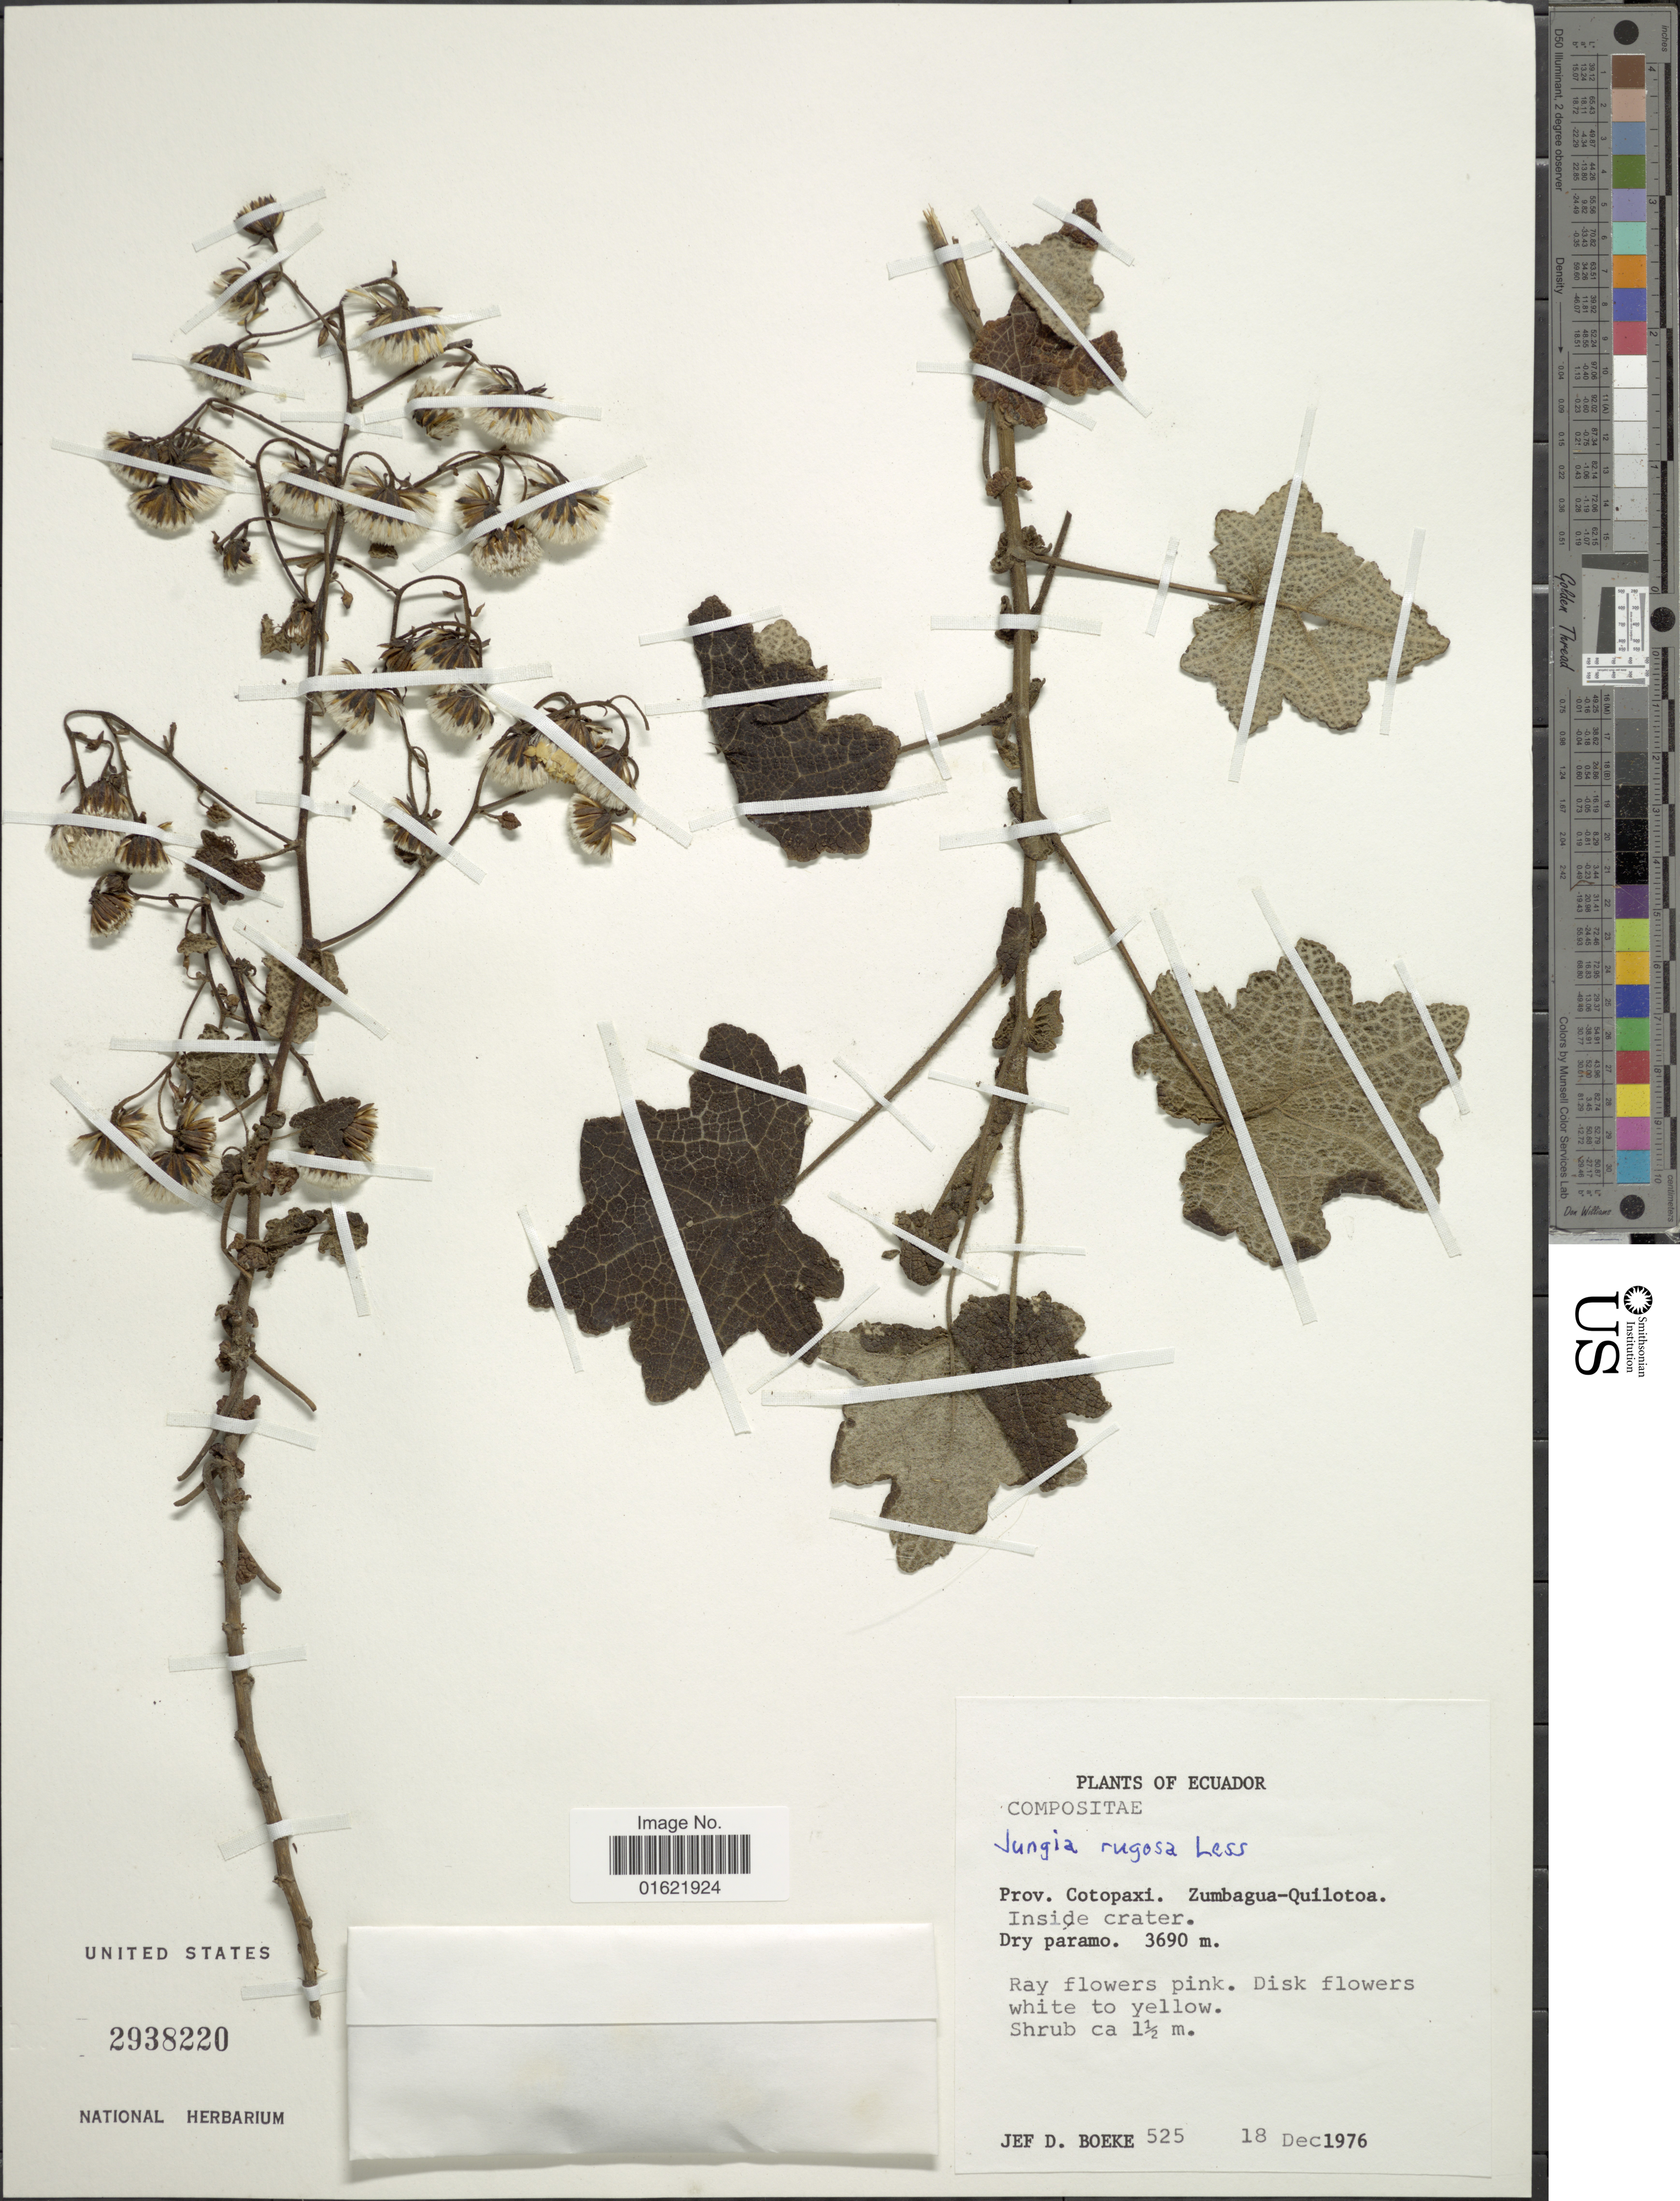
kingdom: Plantae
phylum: Tracheophyta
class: Magnoliopsida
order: Asterales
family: Asteraceae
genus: Jungia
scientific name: Jungia rugosa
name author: Less.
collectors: J. D. Boeke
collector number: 525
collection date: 1976-12-18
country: Ecuador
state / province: Cotopaxi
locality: Zumbagua-Quilotoa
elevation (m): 3690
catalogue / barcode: US 2938220